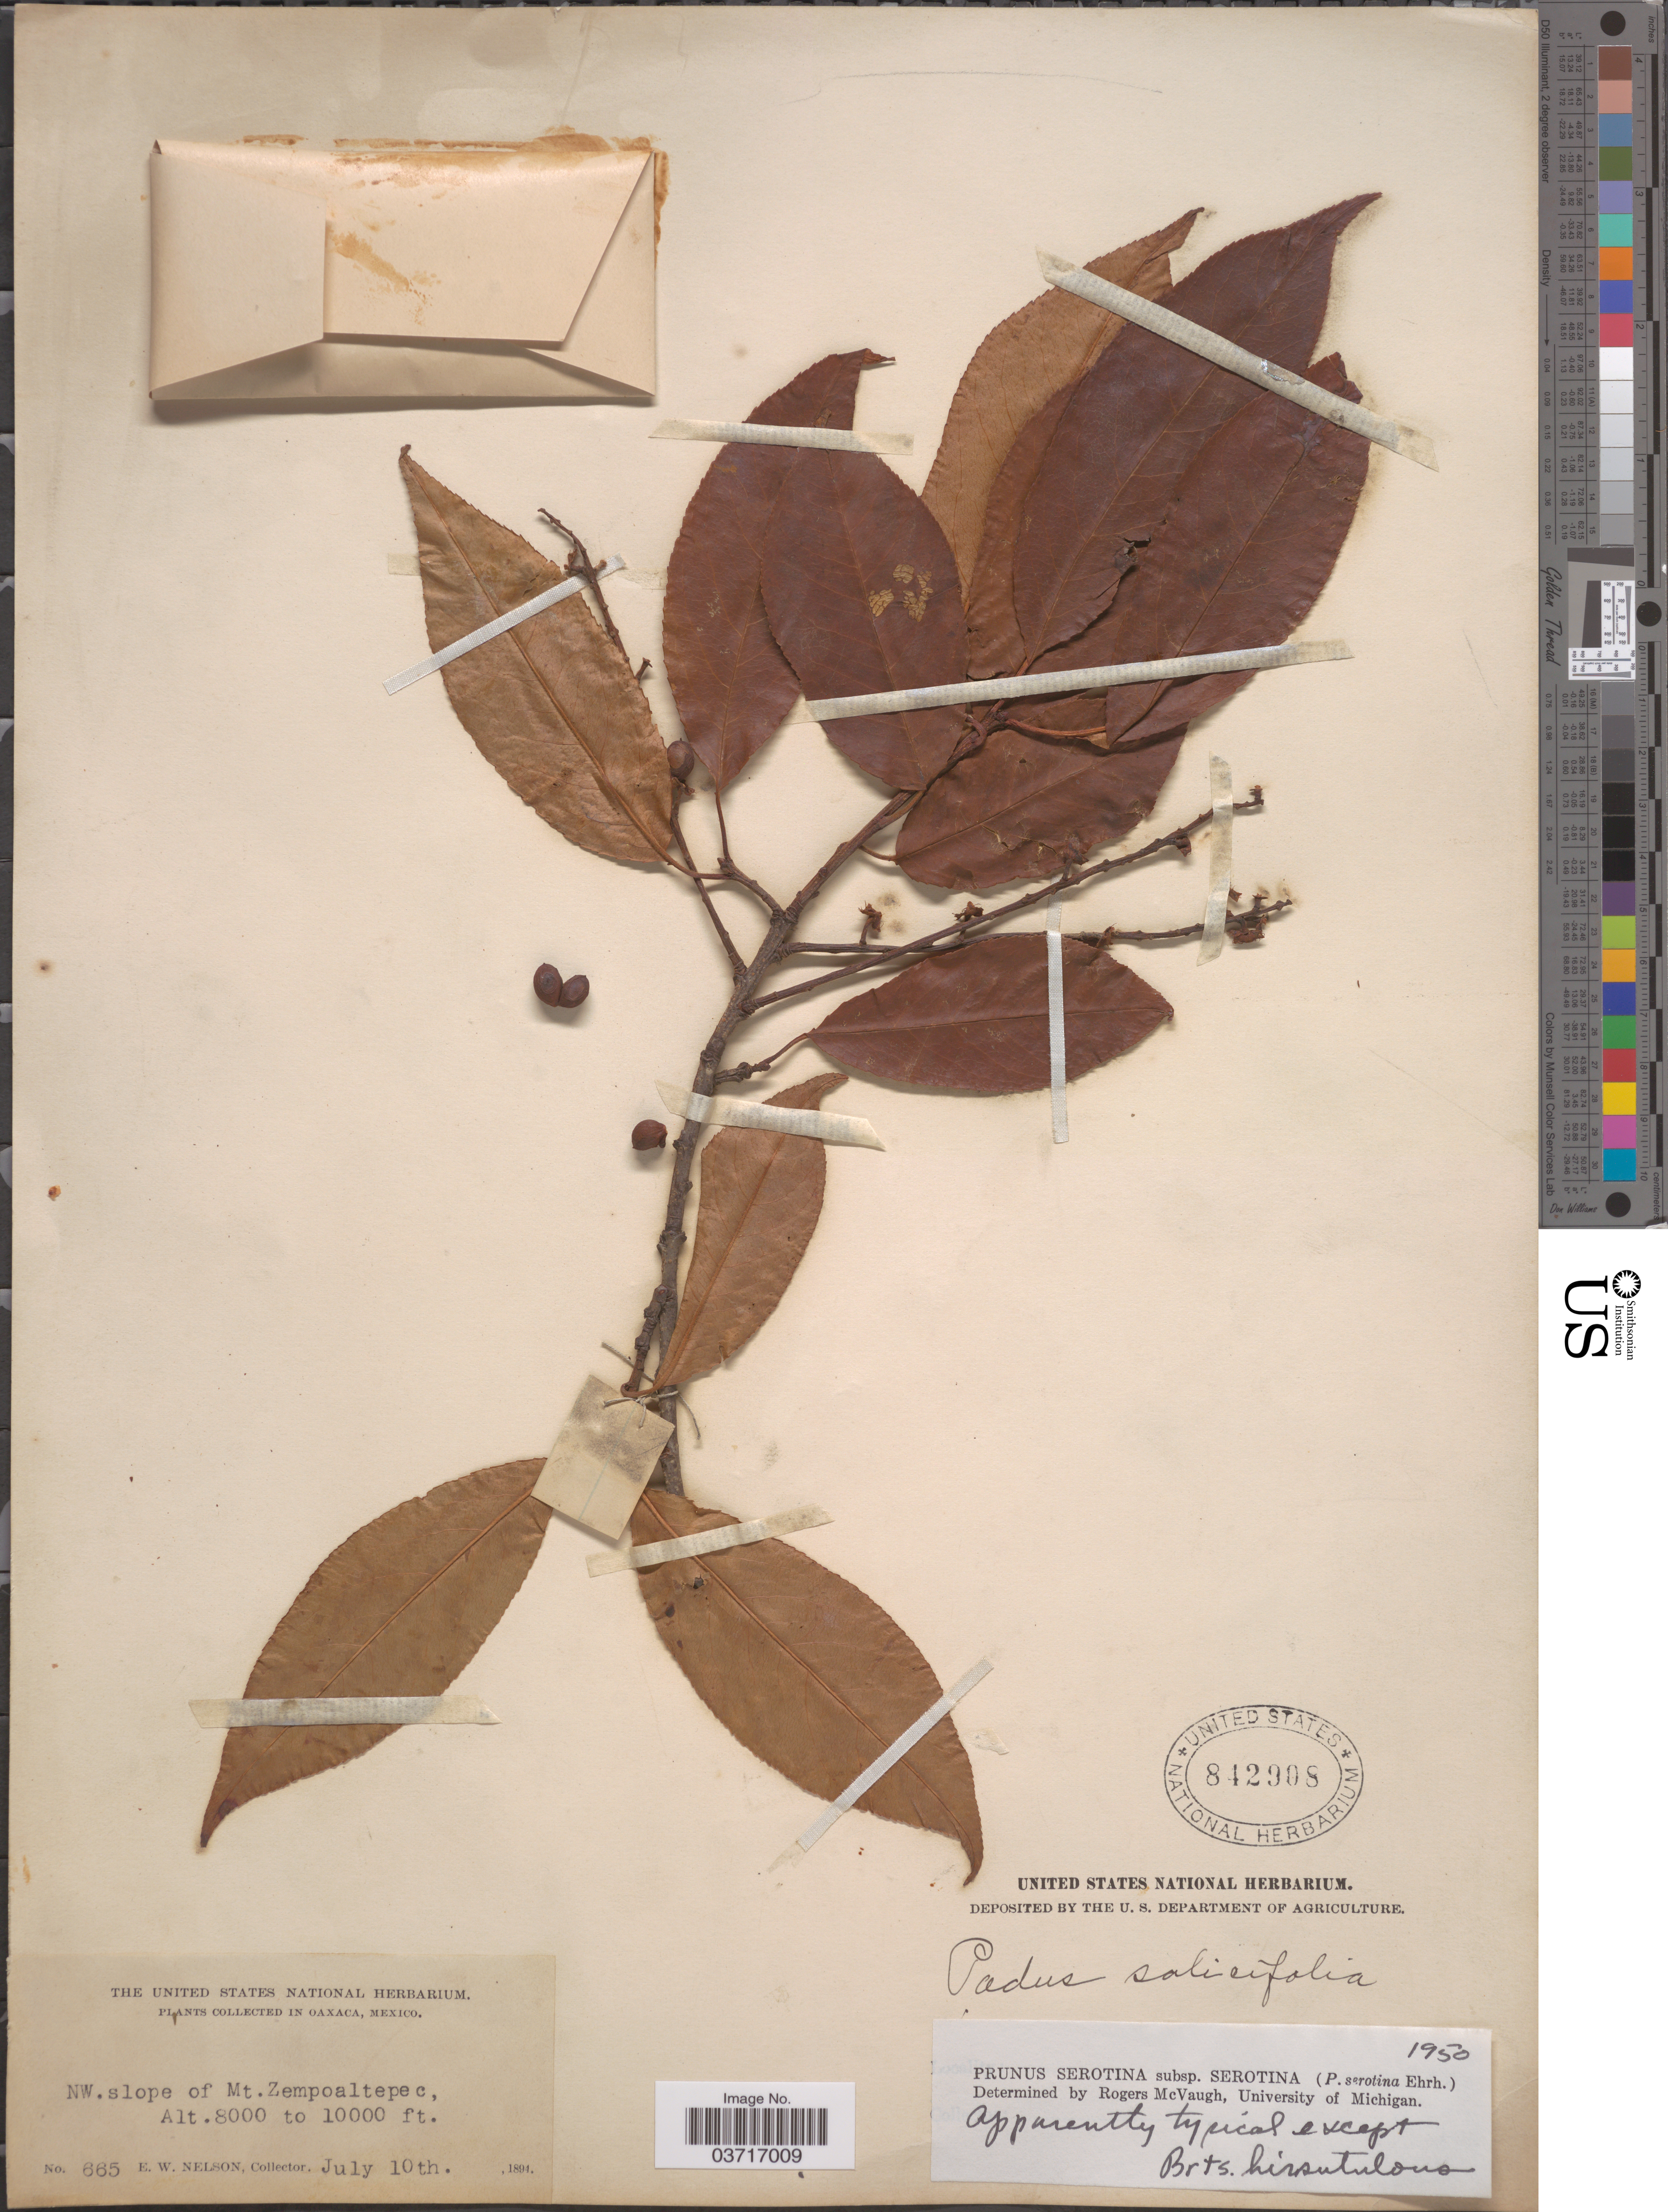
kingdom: Plantae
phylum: Tracheophyta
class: Magnoliopsida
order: Rosales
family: Rosaceae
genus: Prunus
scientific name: Prunus serotina var. serotina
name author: Ehrh.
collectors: E. W. Nelson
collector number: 665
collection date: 1894-07-10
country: Mexico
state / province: Oaxaca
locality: NW. slope of Mt. Zempoaltepec.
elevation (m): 2438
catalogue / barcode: US 842908